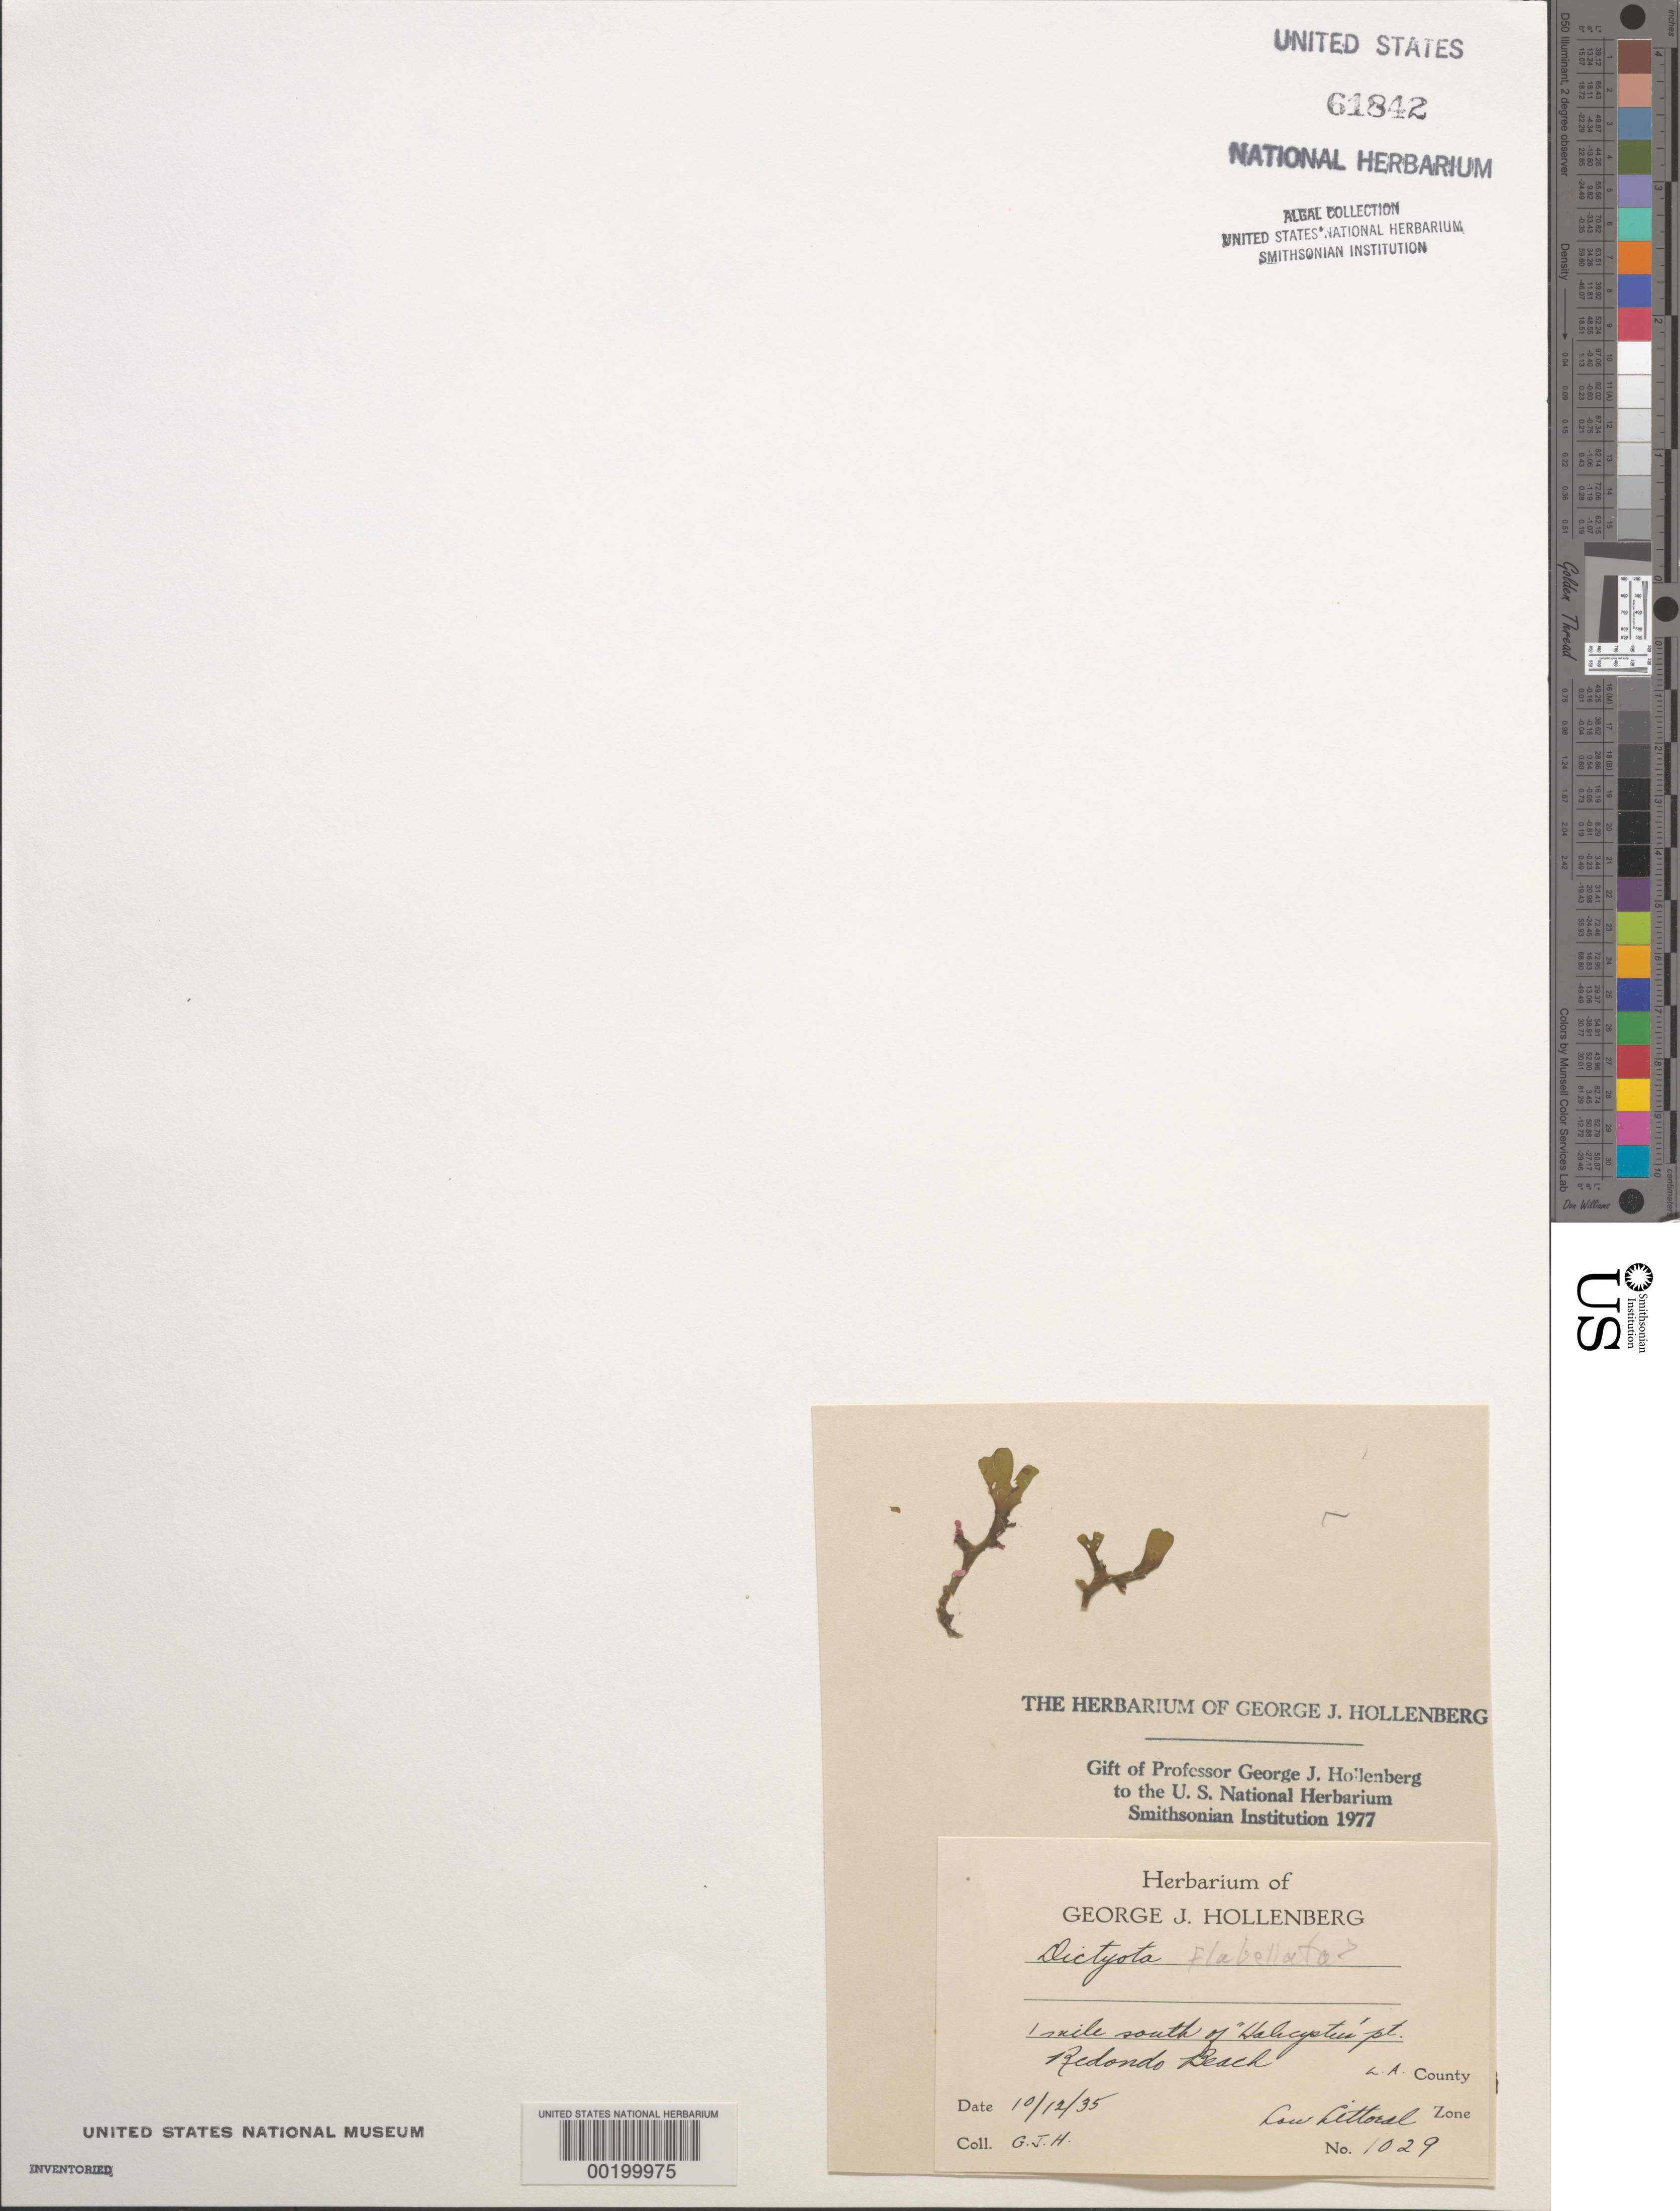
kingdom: Chromista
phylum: Ochrophyta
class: Phaeophyceae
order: Dictyotales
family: Dictyotaceae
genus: Dictyota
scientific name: Dictyota flabellata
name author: (Collins) Setch. & N.L. Gardner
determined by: Hollenberg, George J.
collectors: G. Hollenberg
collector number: GJH 1029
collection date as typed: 12 Oct 1935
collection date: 1935-10-12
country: United States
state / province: California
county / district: Los Angeles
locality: Redondo Beach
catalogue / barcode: US 61842